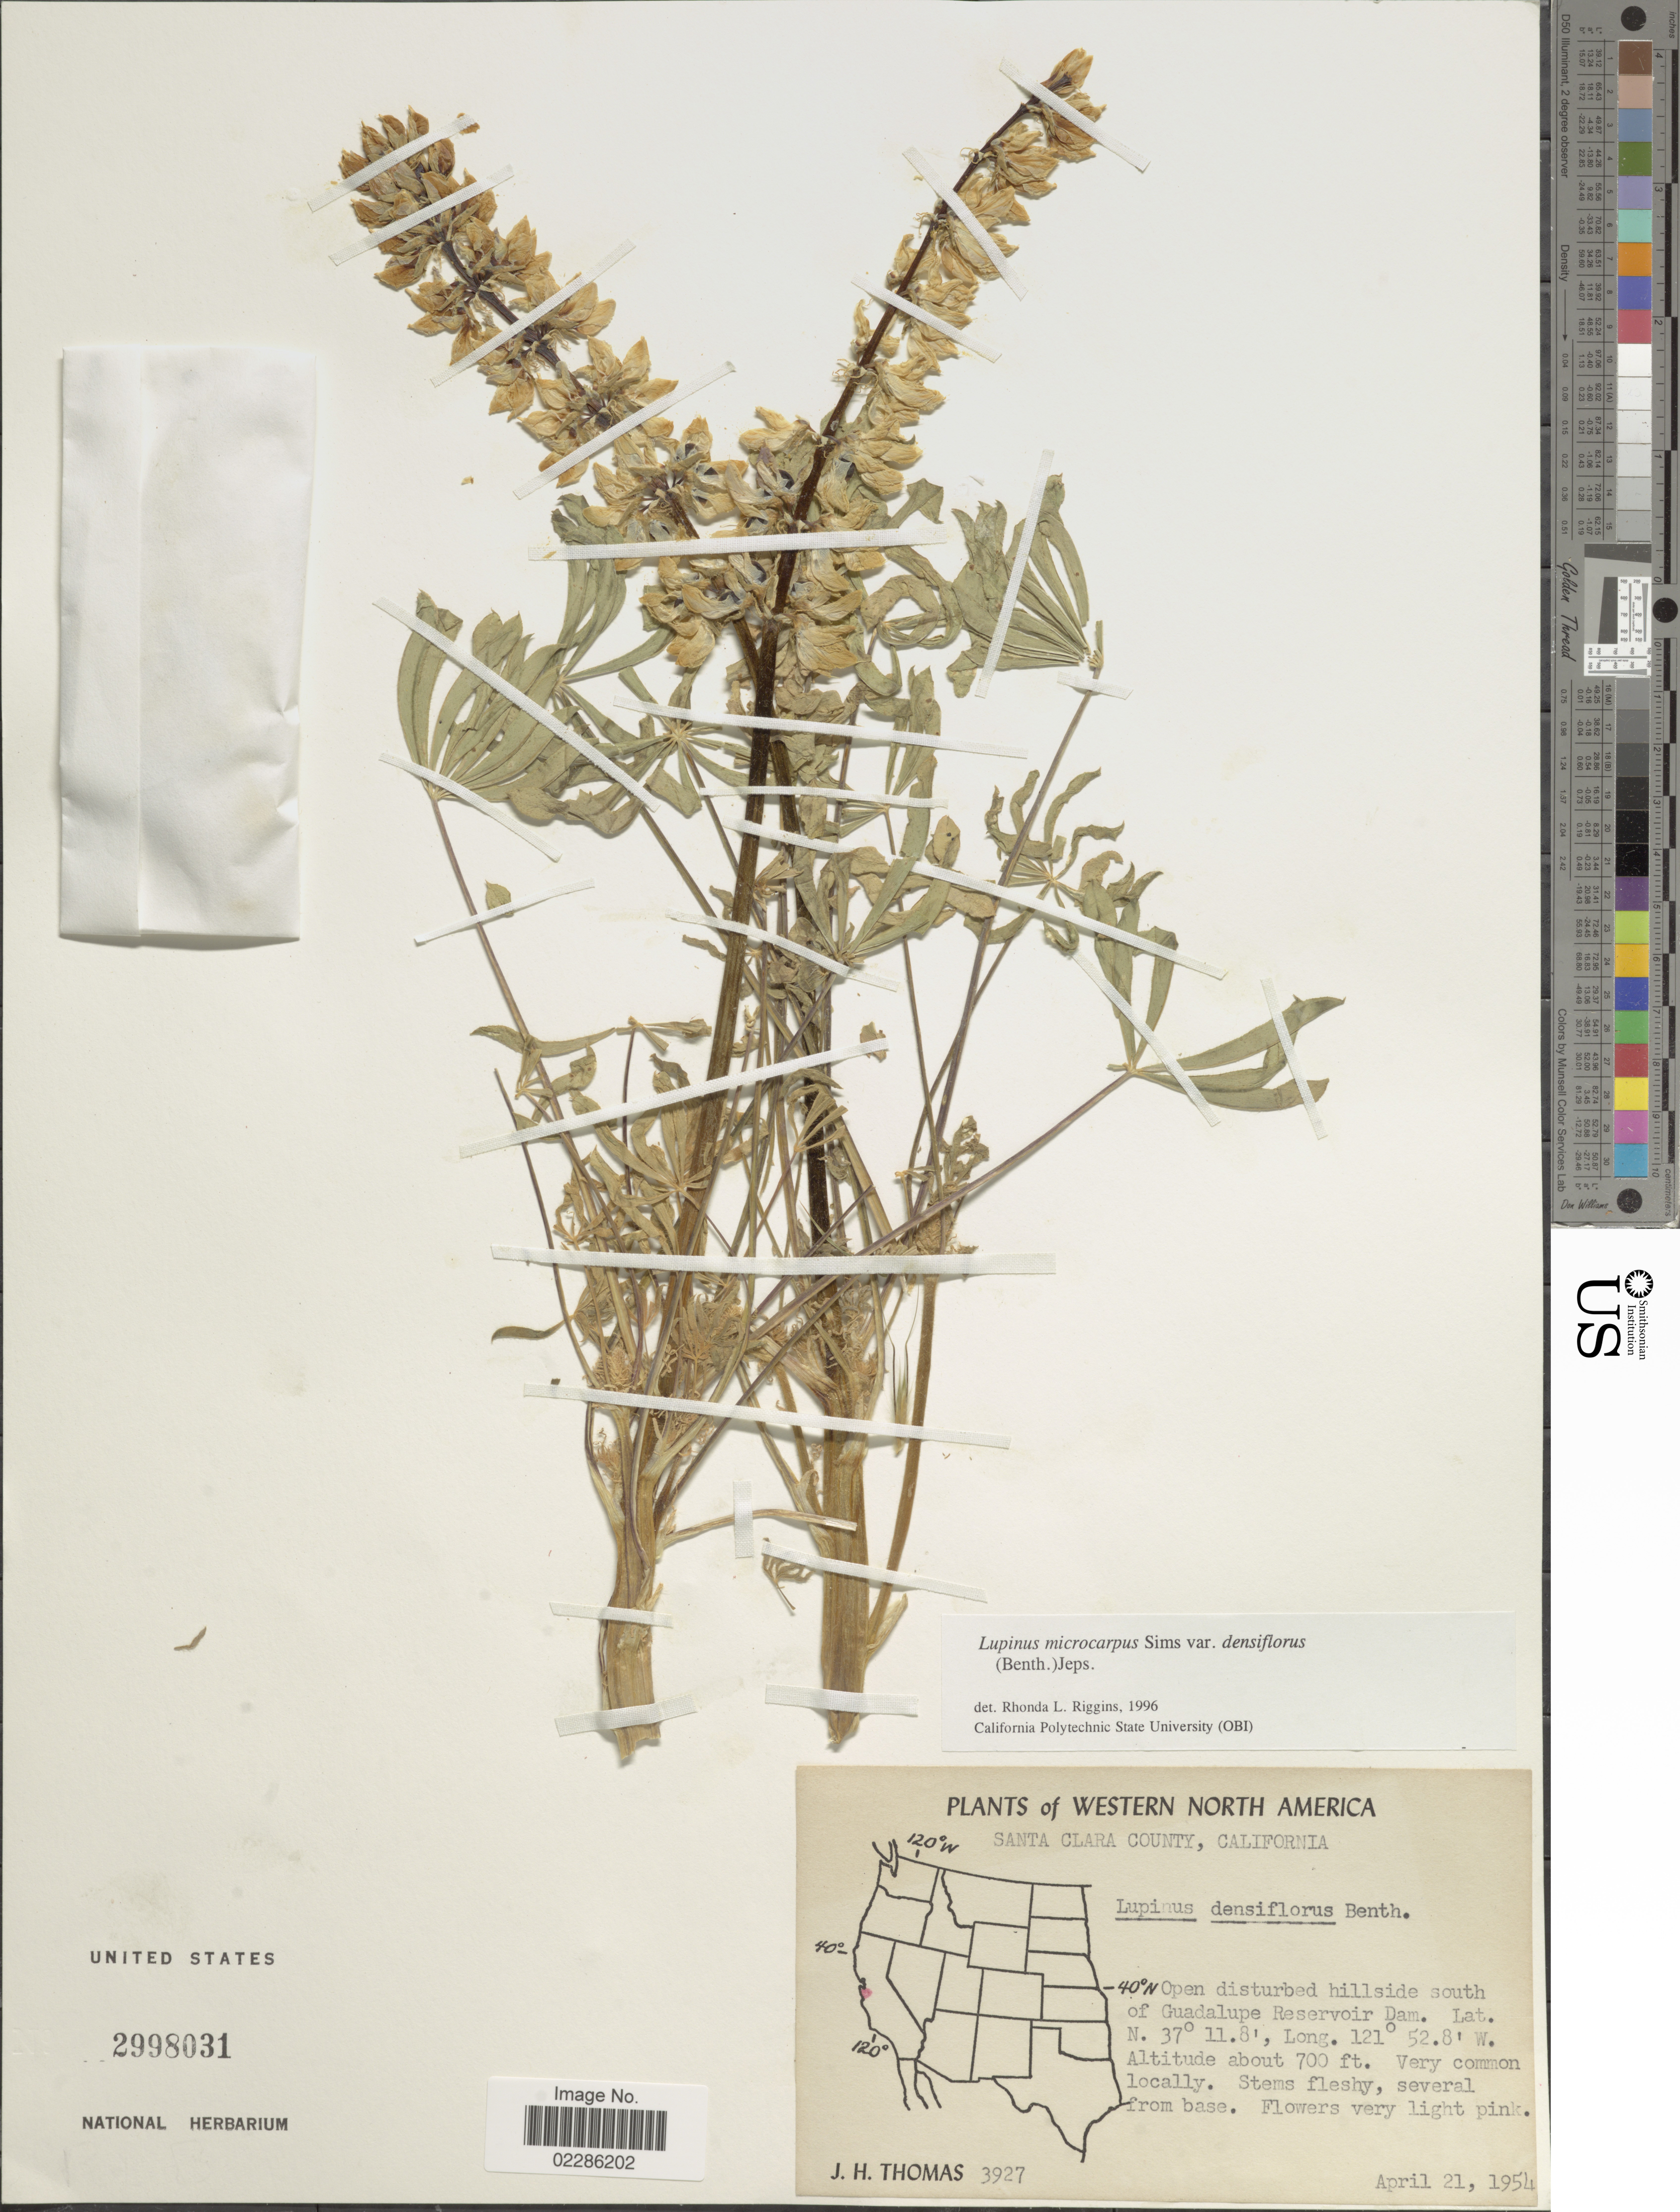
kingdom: Plantae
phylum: Tracheophyta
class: Magnoliopsida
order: Fabales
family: Fabaceae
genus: Lupinus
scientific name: Lupinus microcarpus var. densiflorus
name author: (Benth.) Jeps.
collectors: J. H. Thomas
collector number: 3927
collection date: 1954-04-21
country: United States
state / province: California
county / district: Santa Clara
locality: Western North America, Santa Clara County, Open disturbed hillside south of Guadalupe reservoir Dam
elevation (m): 213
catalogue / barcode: US 2998031